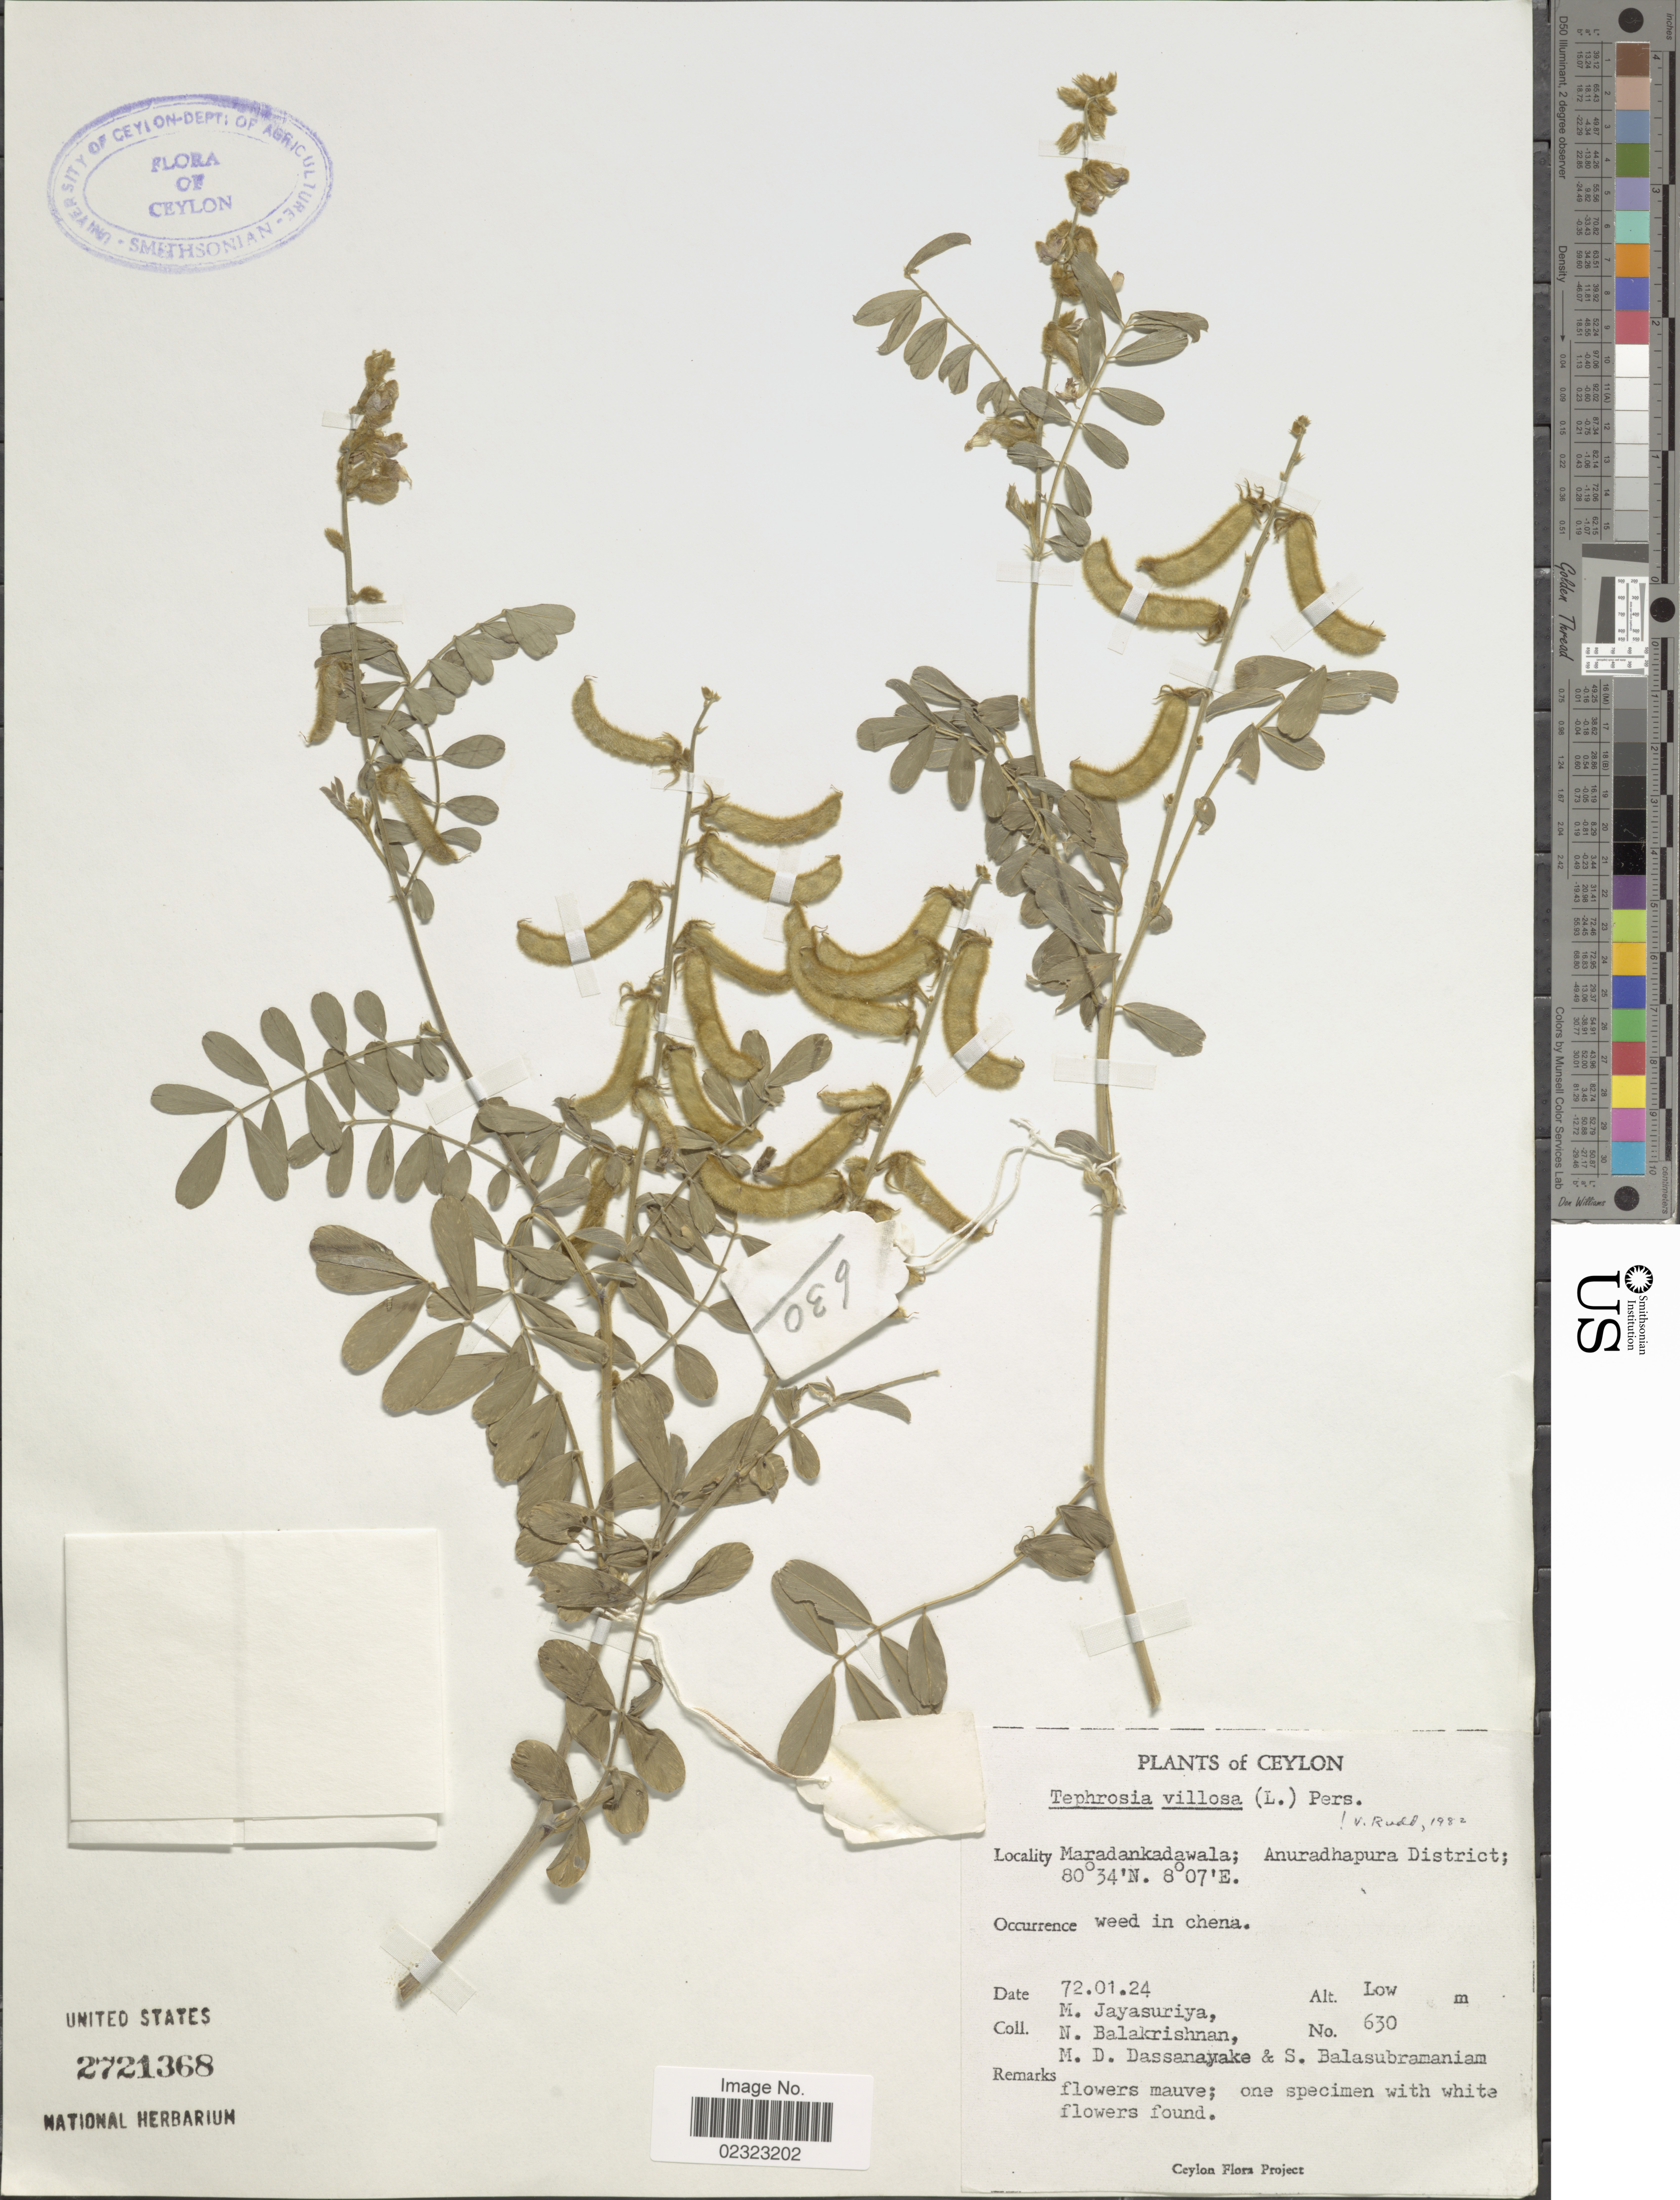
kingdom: Plantae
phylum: Tracheophyta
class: Magnoliopsida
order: Fabales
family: Fabaceae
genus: Tephrosia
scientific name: Tephrosia villosa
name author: Pers.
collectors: M. Jayasuriya, N. Balakrishnan, M. D. Dassanayake & S. Balasubramaniam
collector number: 630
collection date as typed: Transcribed d/m/y: 24/1/72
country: Sri Lanka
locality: Ceylon. Maradankadawala; Anuradhapura District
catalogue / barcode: US 2721368